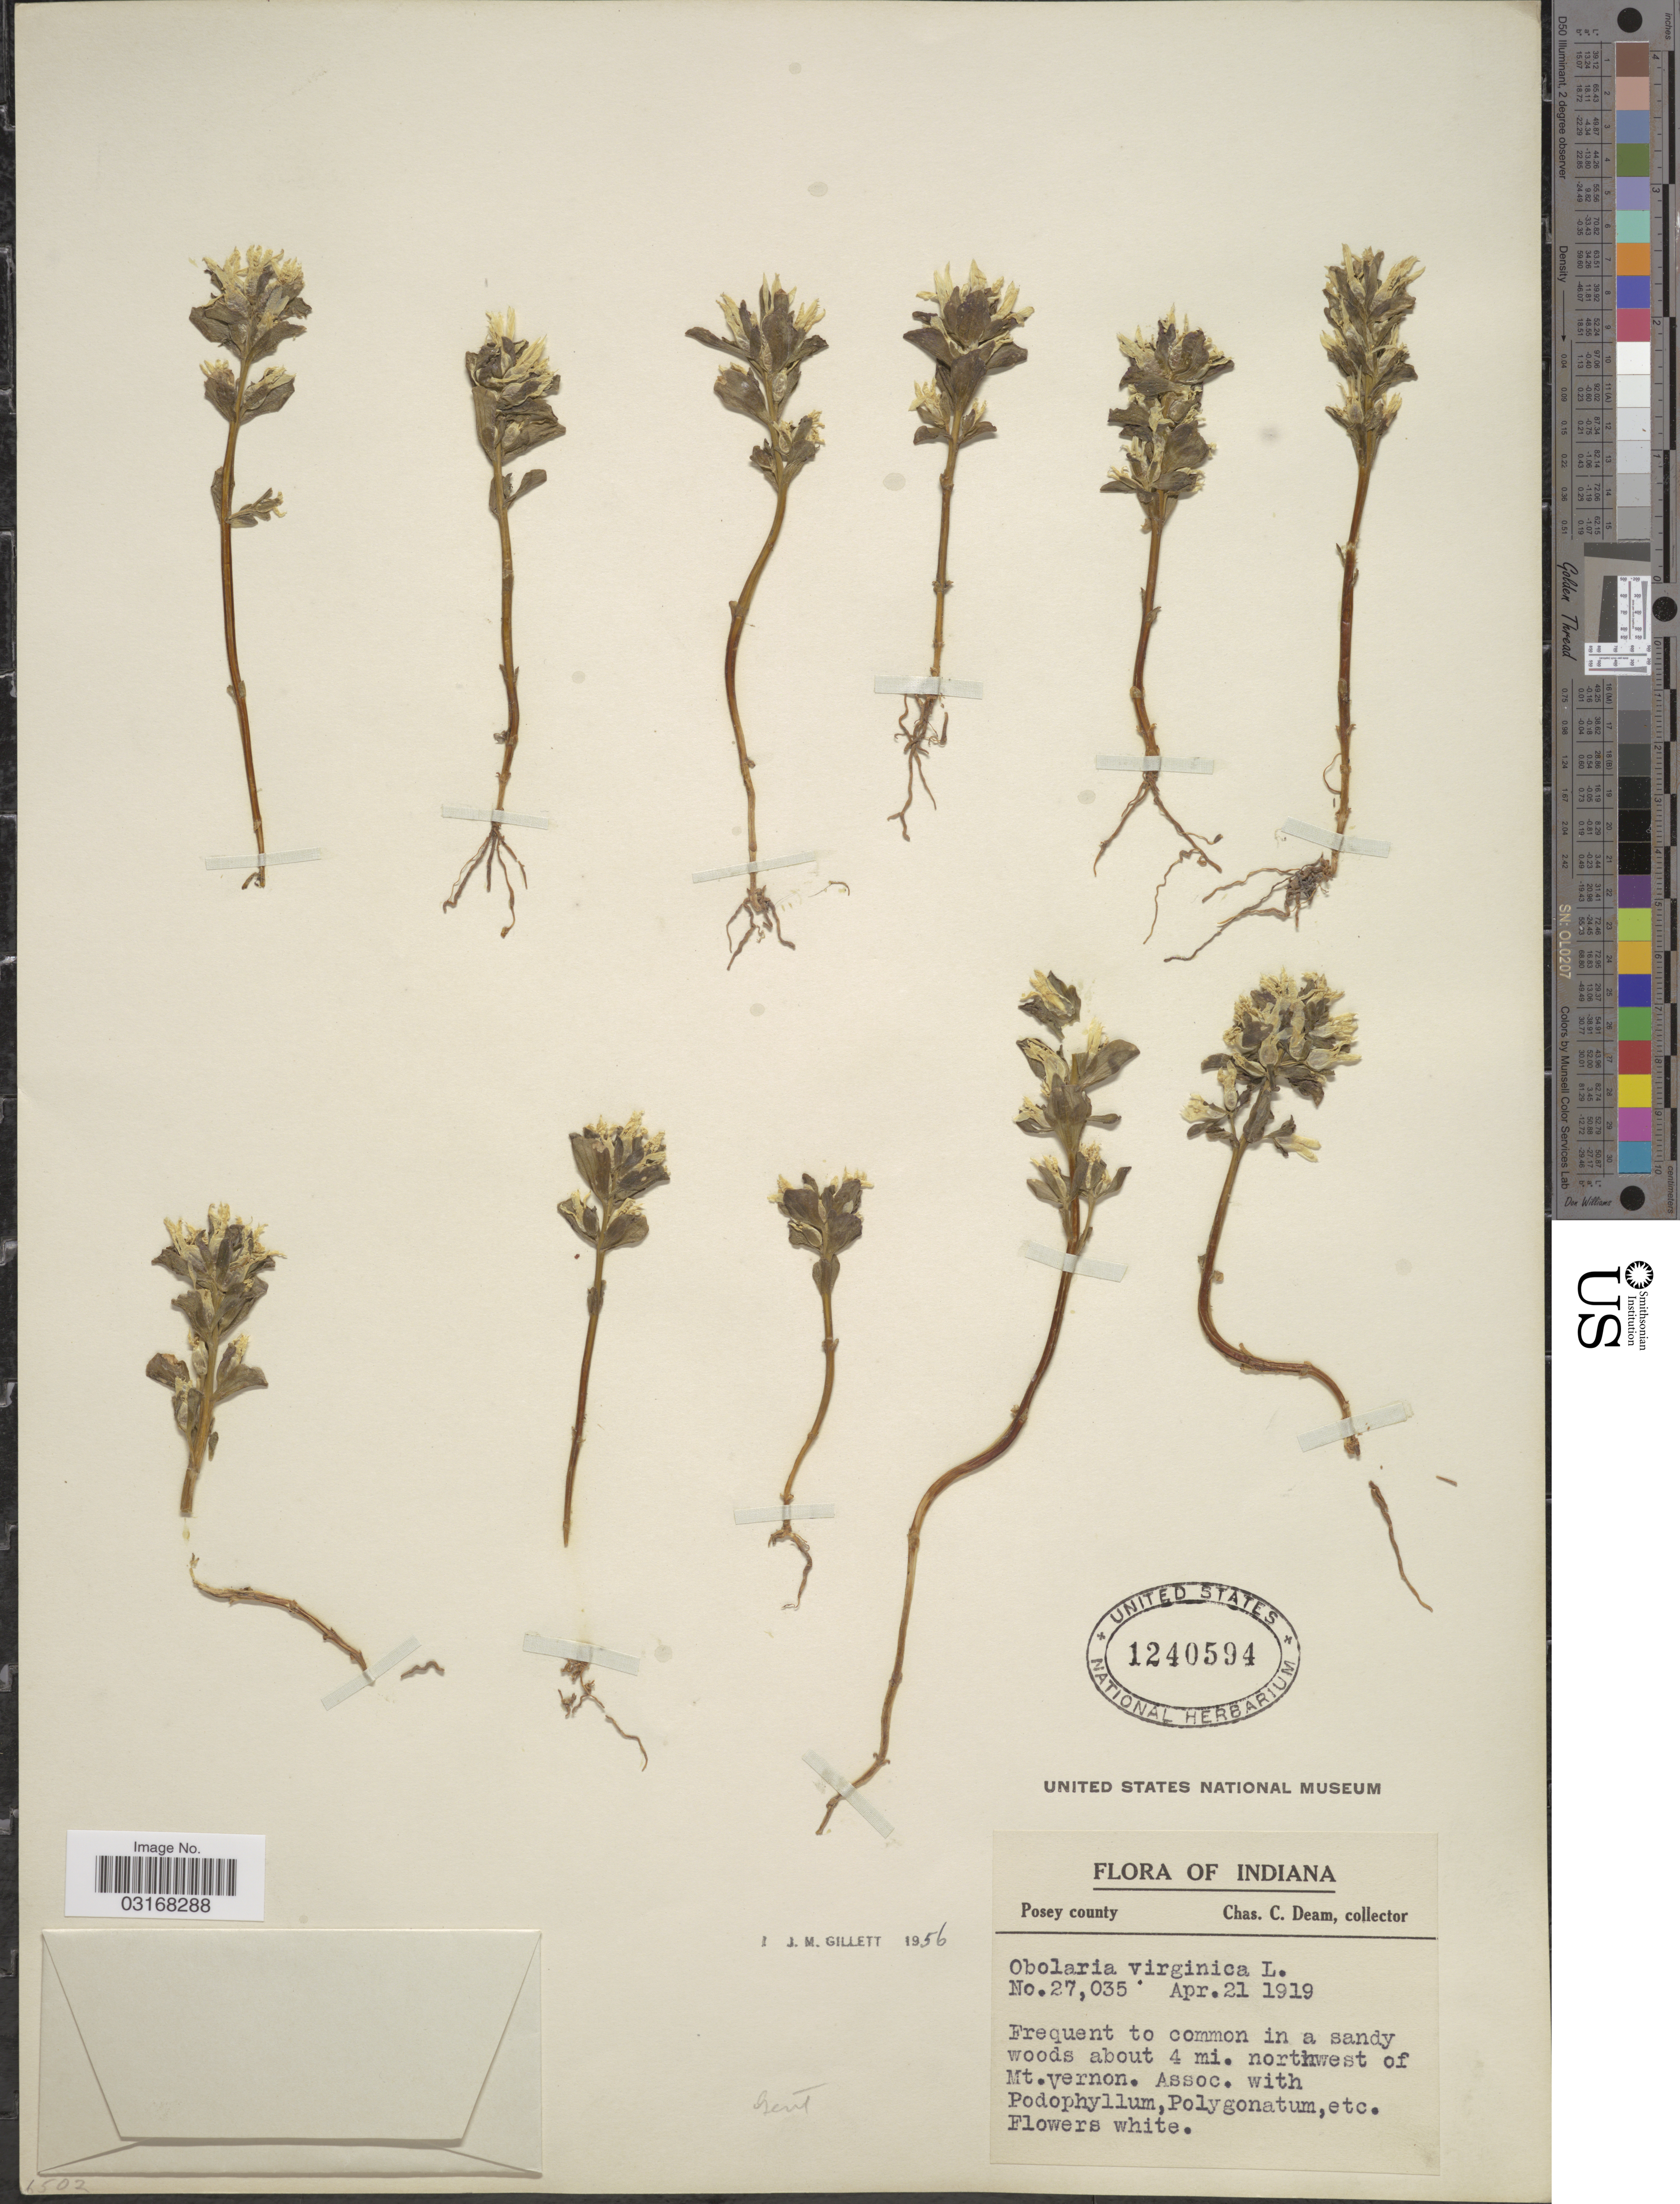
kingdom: Plantae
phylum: Tracheophyta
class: Magnoliopsida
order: Gentianales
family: Gentianaceae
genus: Obolaria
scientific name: Obolaria virginica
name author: L.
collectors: C. C. Deam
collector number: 27035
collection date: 1919-04-21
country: United States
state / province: Indiana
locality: Posey County. About 4 mi. northwest of Mt. Vernon.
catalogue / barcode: US 1240594